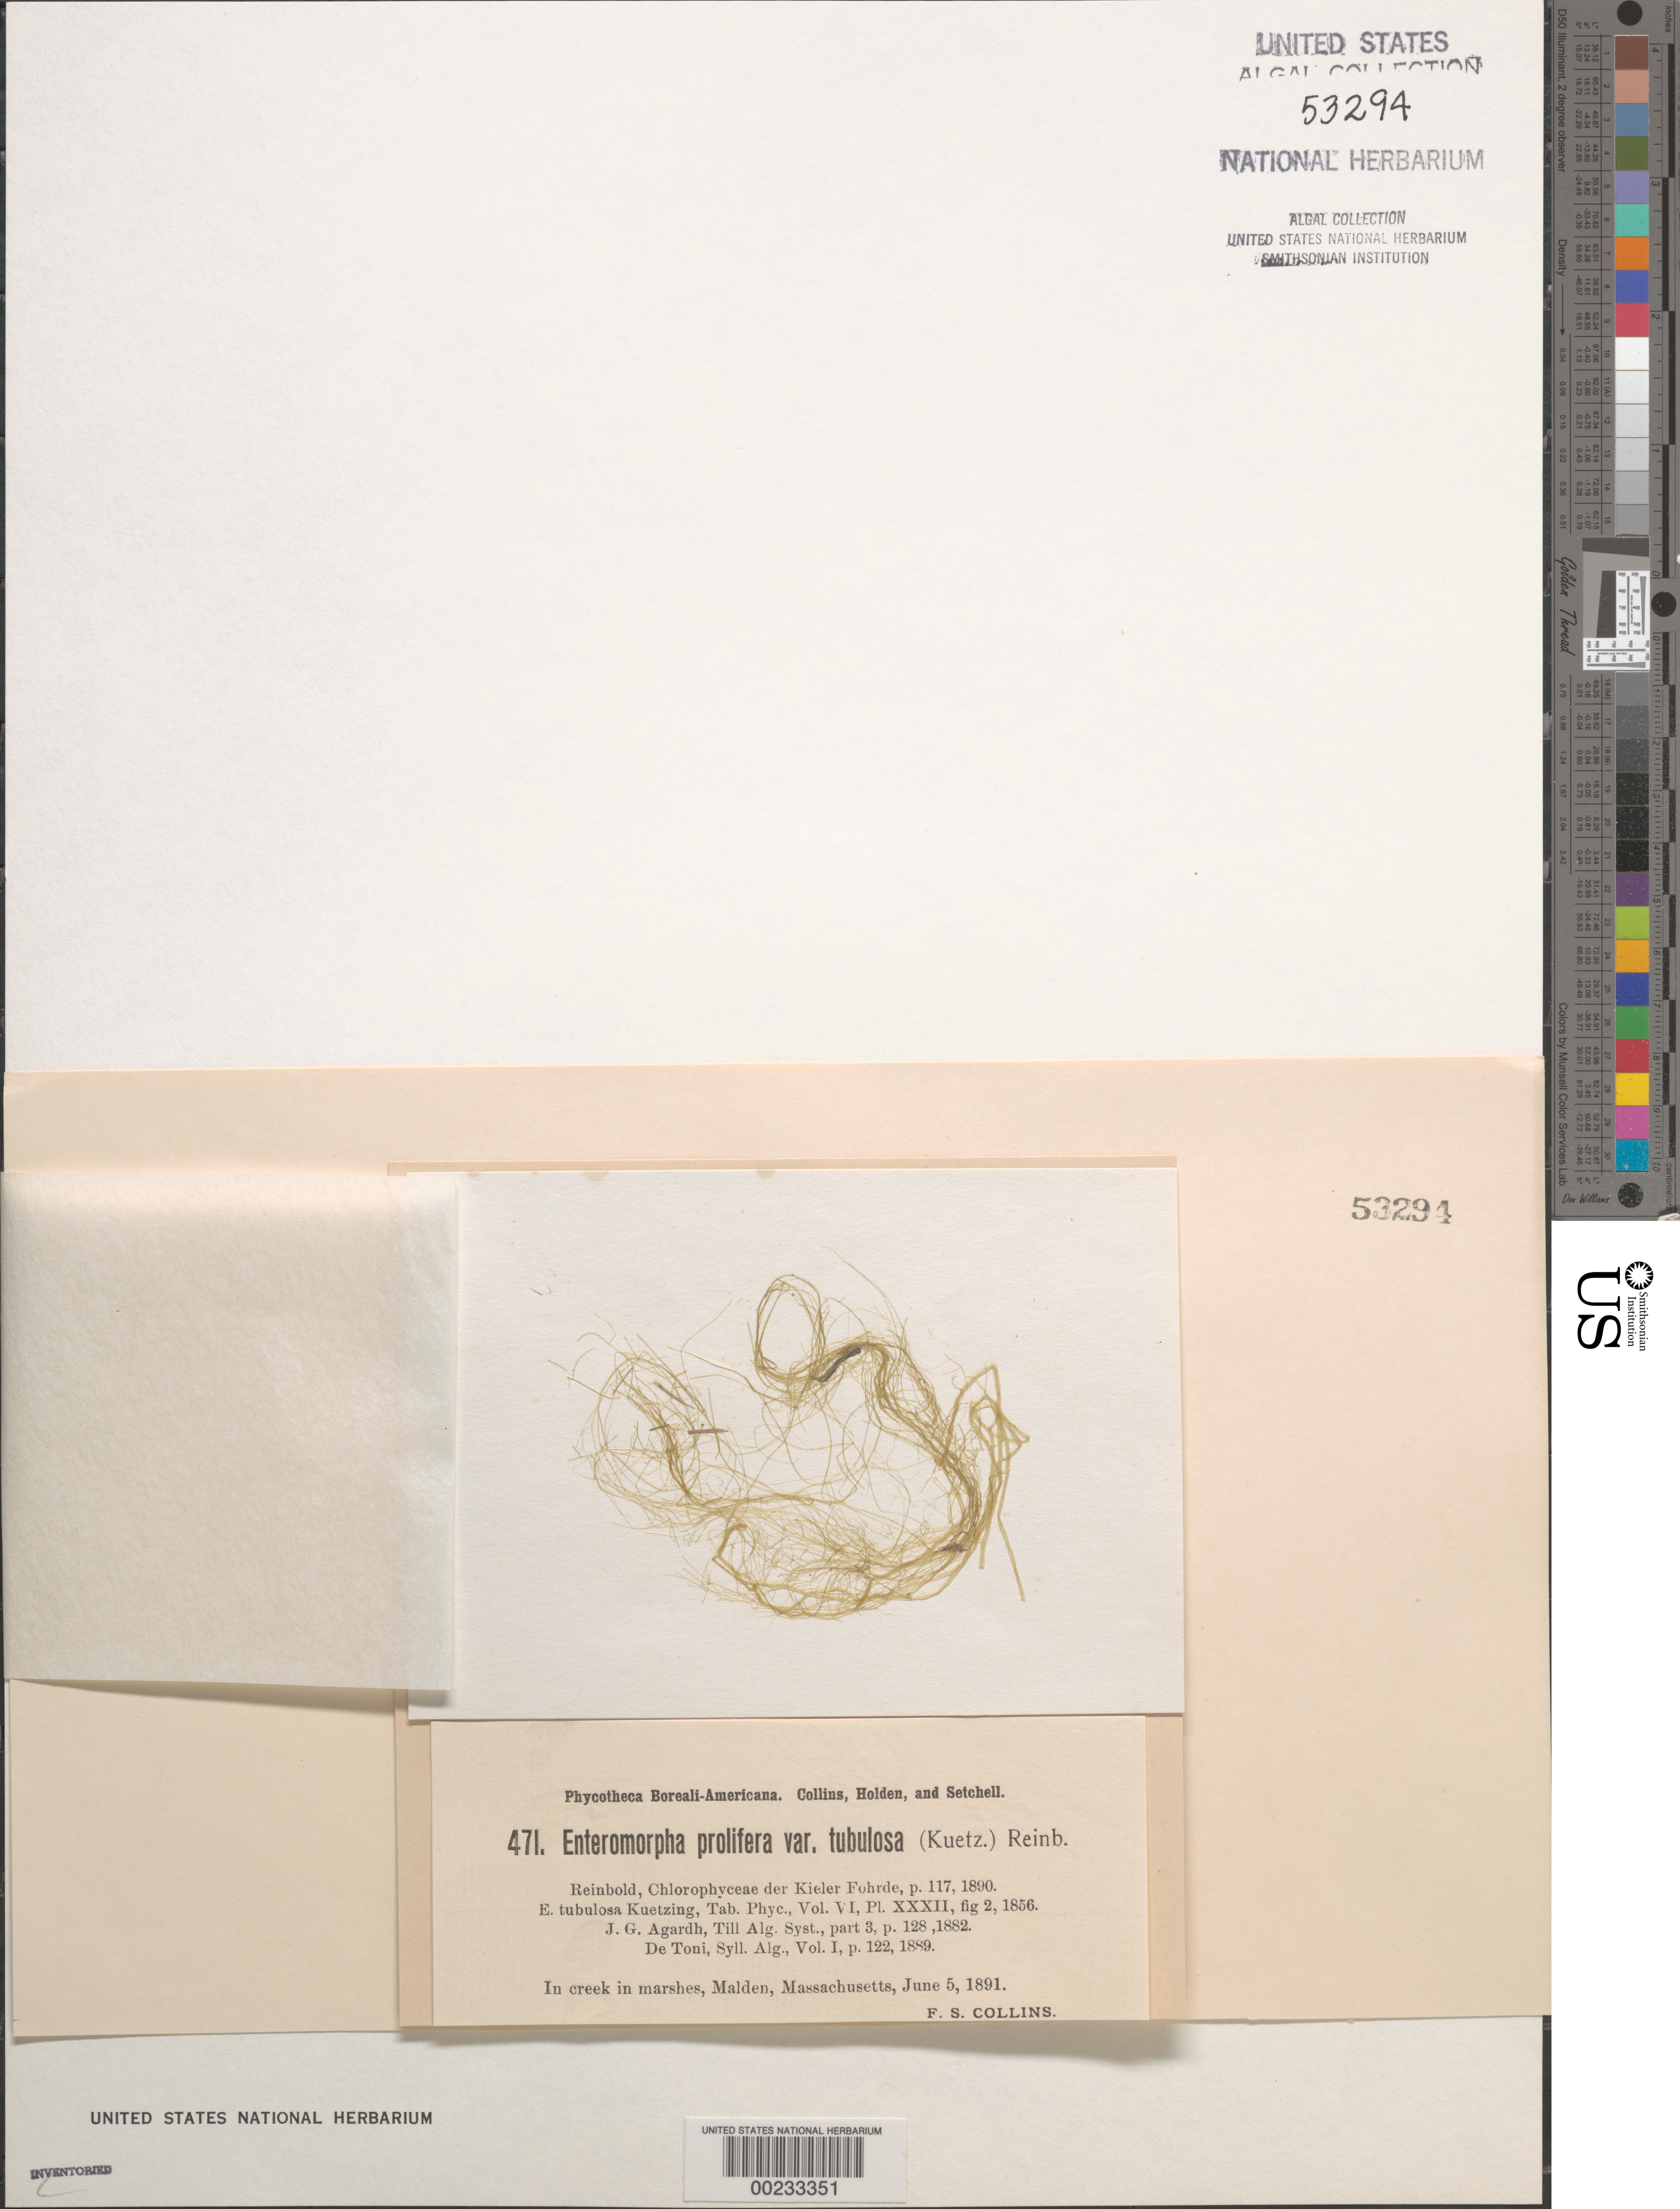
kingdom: Plantae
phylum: Chlorophyta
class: Ulvophyceae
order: Ulvales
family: Ulvaceae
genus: Ulva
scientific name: Ulva prolifera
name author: O.F. Müller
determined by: Algae name updating Project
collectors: F. Collins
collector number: PB-A 471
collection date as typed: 05 Jun 1891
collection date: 1891-06-05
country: United States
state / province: Massachusetts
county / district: Middlesex County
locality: Malden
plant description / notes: Collins, Holden & Setchell, Phycotheca Boreali-Americana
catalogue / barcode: US 53294